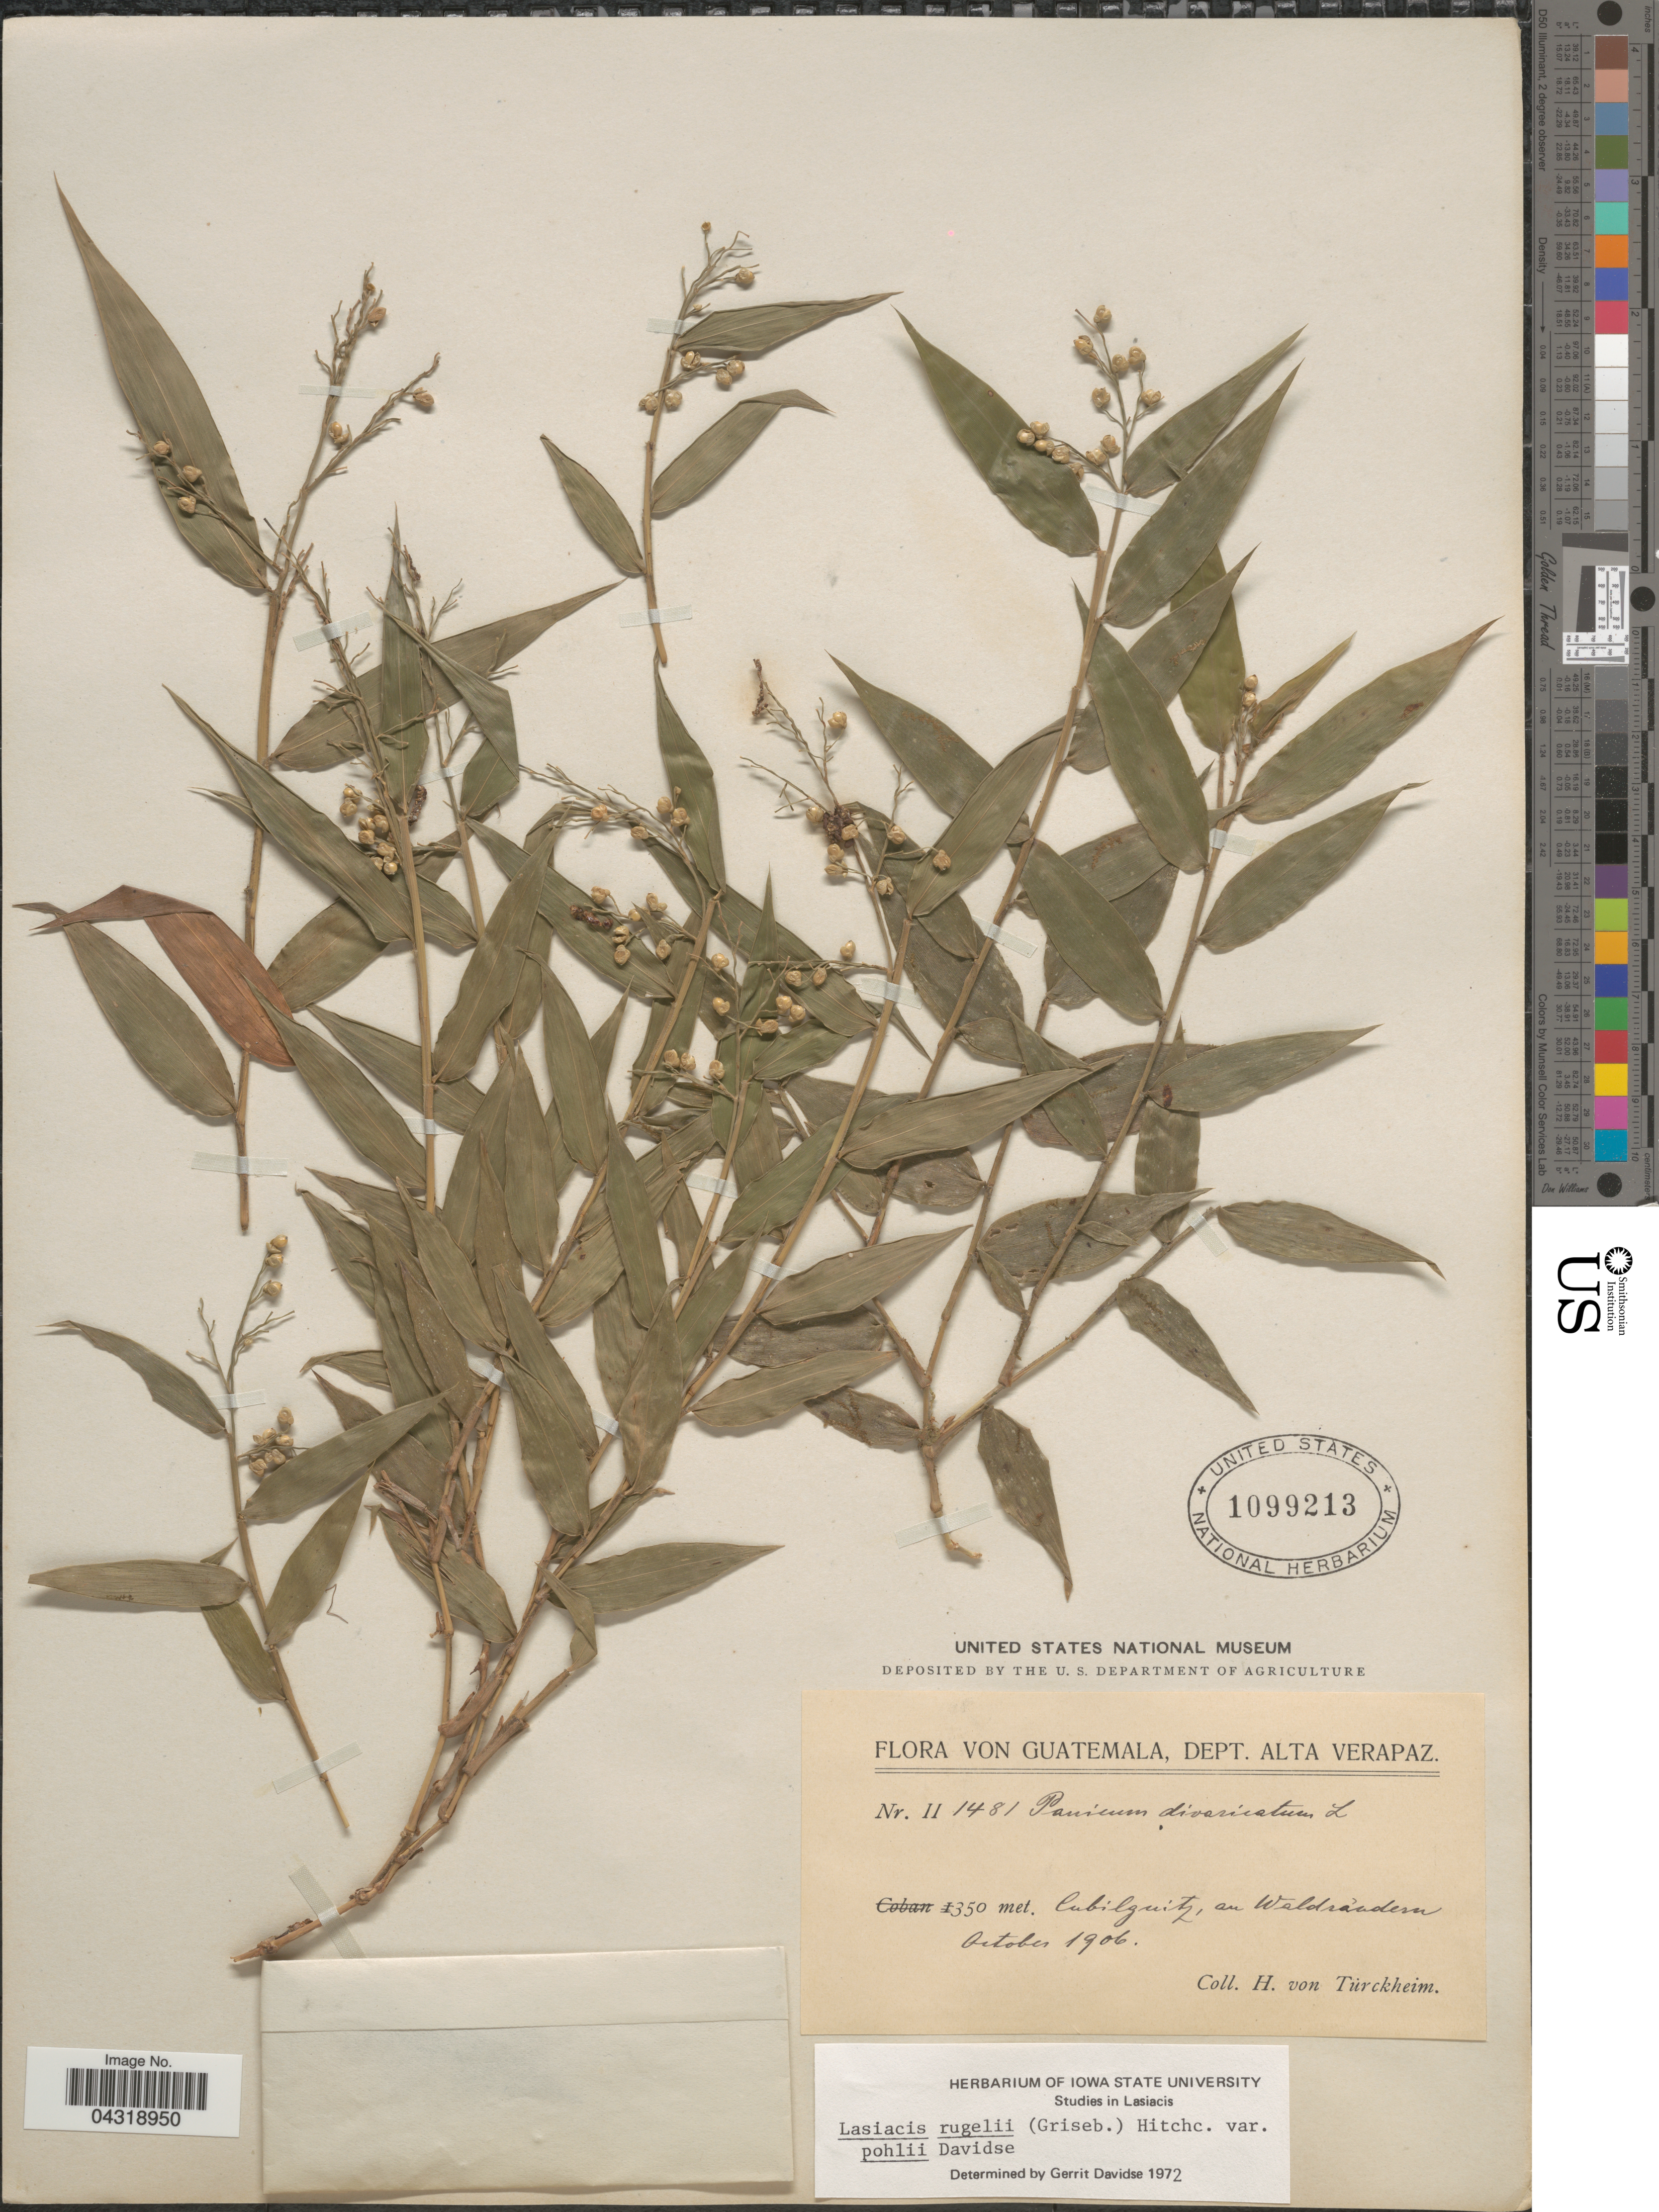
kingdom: Plantae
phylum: Tracheophyta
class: Liliopsida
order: Poales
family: Poaceae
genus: Lasiacis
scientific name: Lasiacis rugelii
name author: (Griseb.) Hitchc.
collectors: H. von Türckheim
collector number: II1481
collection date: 1906-10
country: Guatemala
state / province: Alta Verapaz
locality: Dept. Alta Verapaz. Cubilguitz, an Waldrândern.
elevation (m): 350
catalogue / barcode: US 1099213